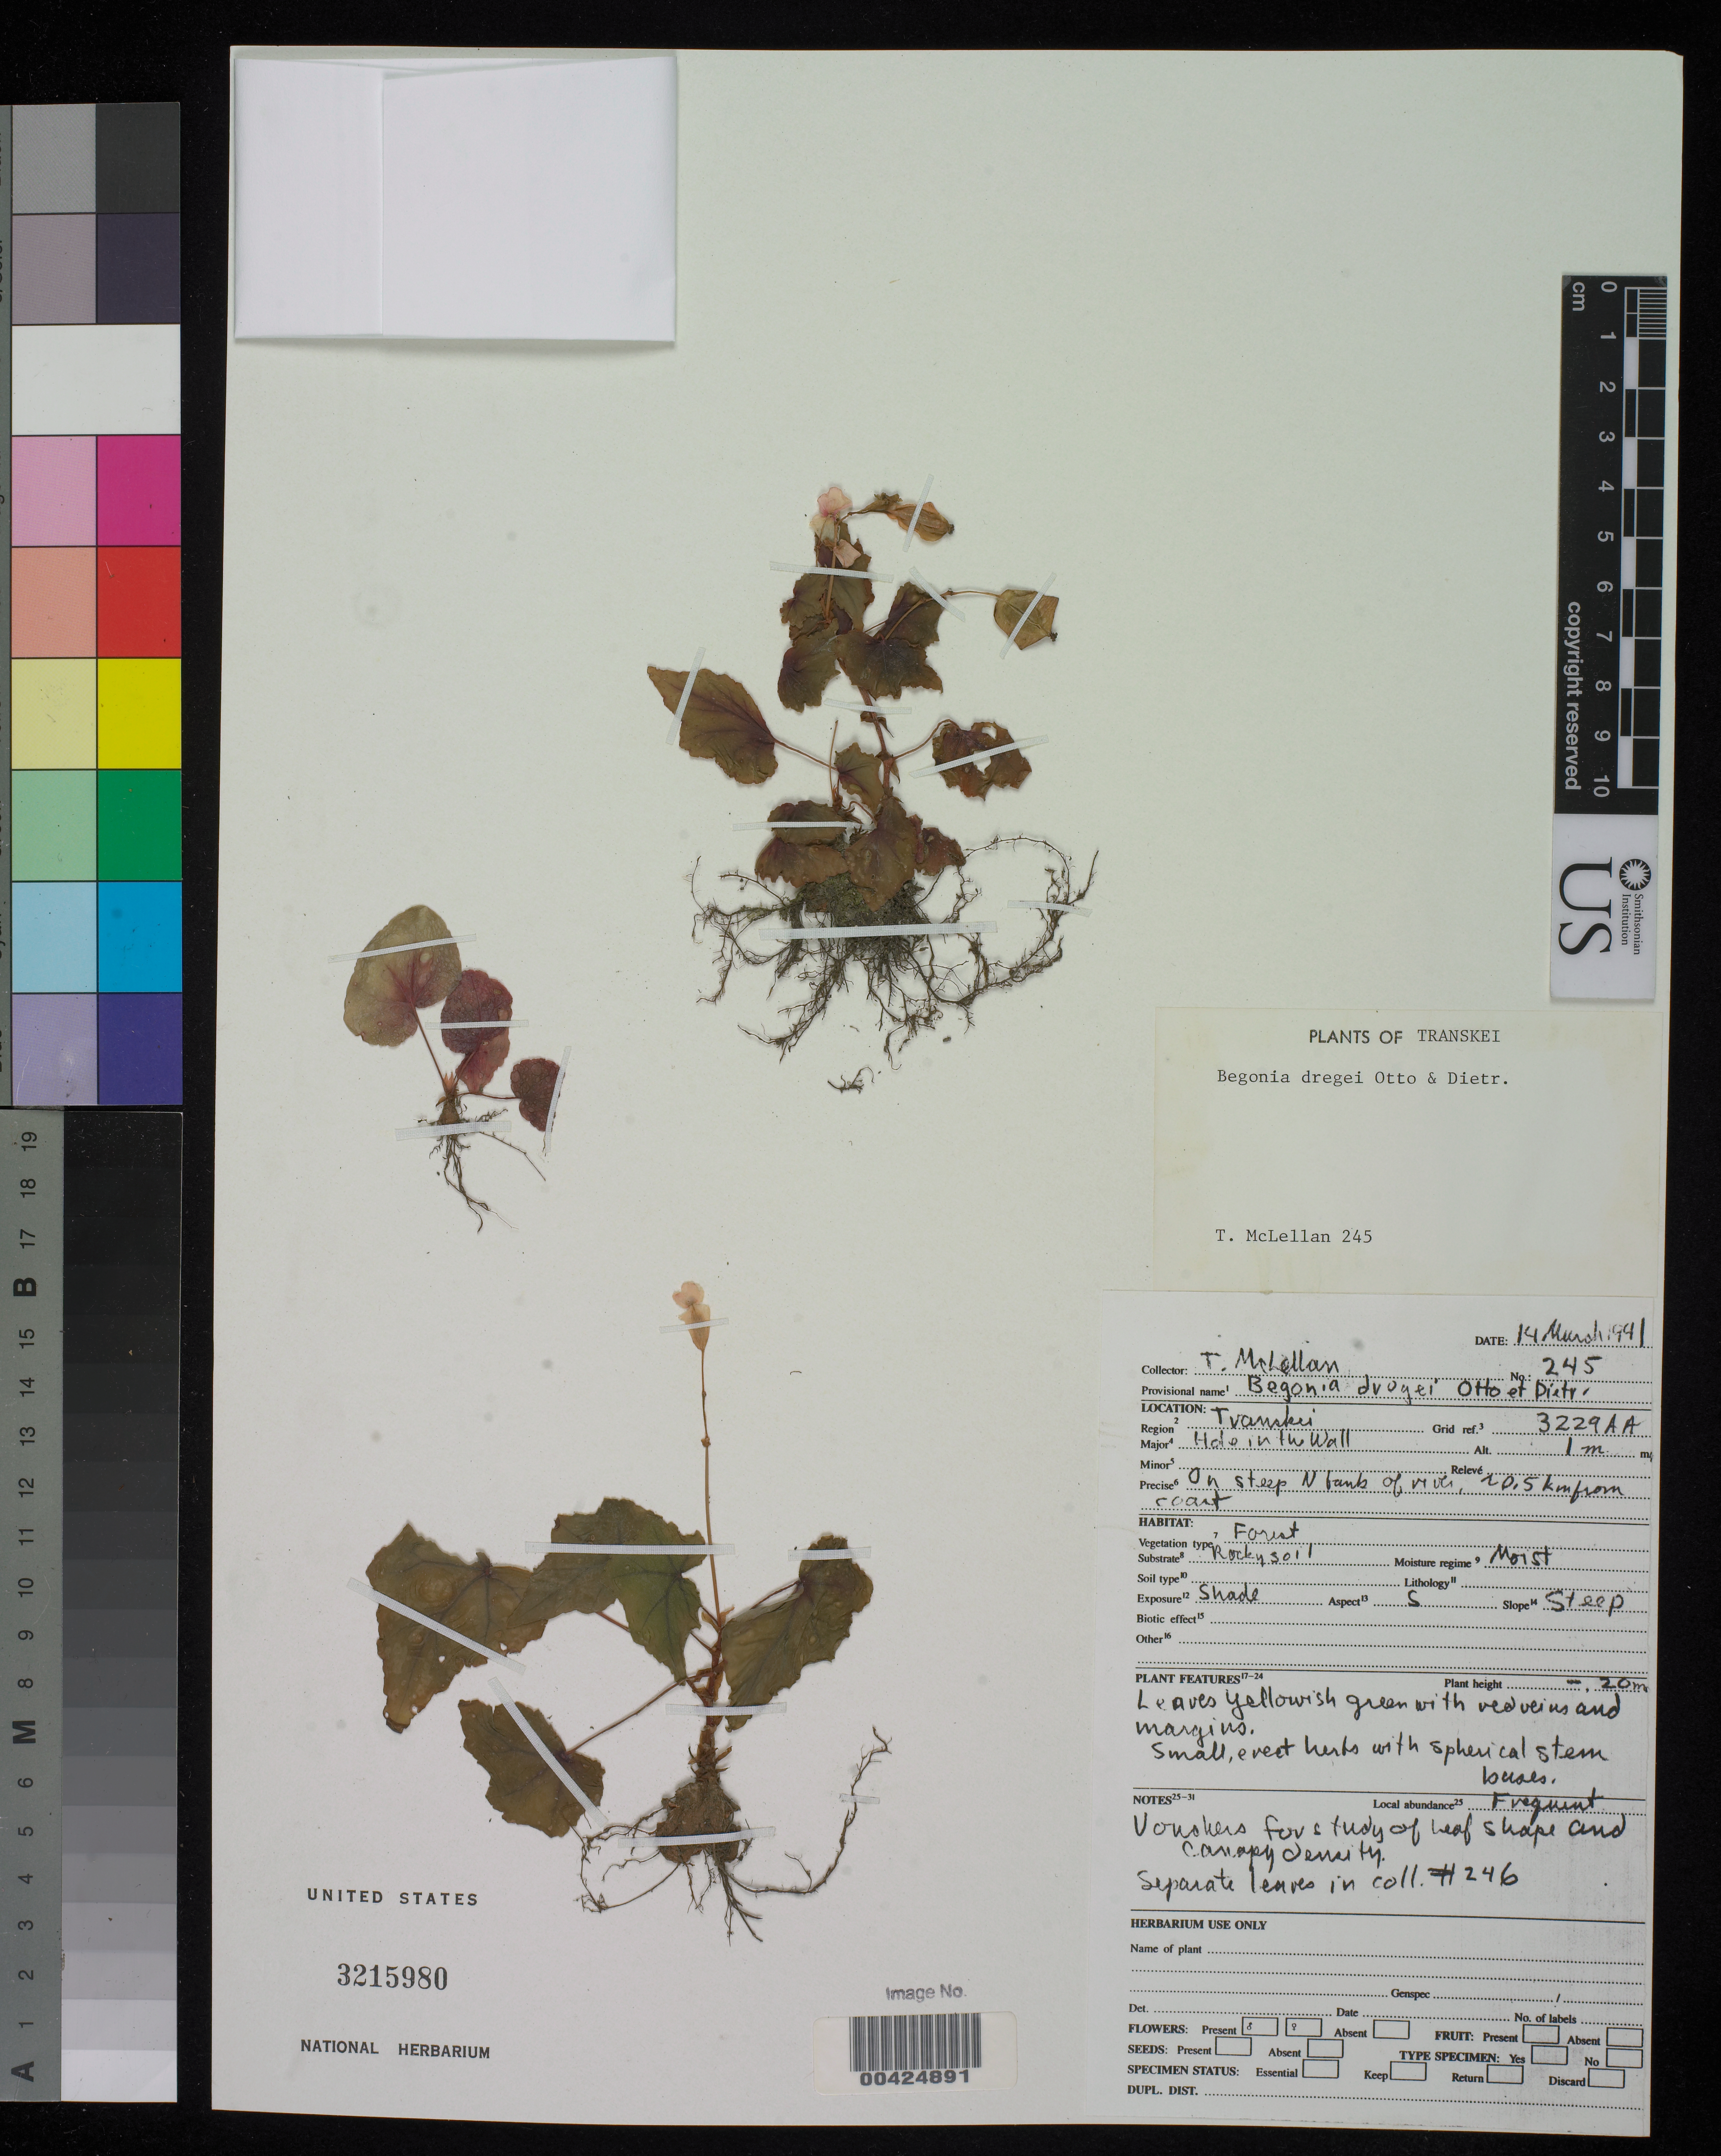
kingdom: Plantae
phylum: Tracheophyta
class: Magnoliopsida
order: Cucurbitales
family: Begoniaceae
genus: Begonia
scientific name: Begonia dregei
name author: Otto & D. Dietr.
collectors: T. McLellan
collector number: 245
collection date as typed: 14 Mar 1991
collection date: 1991-03-14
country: South Africa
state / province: Eastern Cape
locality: Hole in the Wall. On steep N. land of the river. 20.5 km from coast. Transkei.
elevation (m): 1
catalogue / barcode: US 3215980